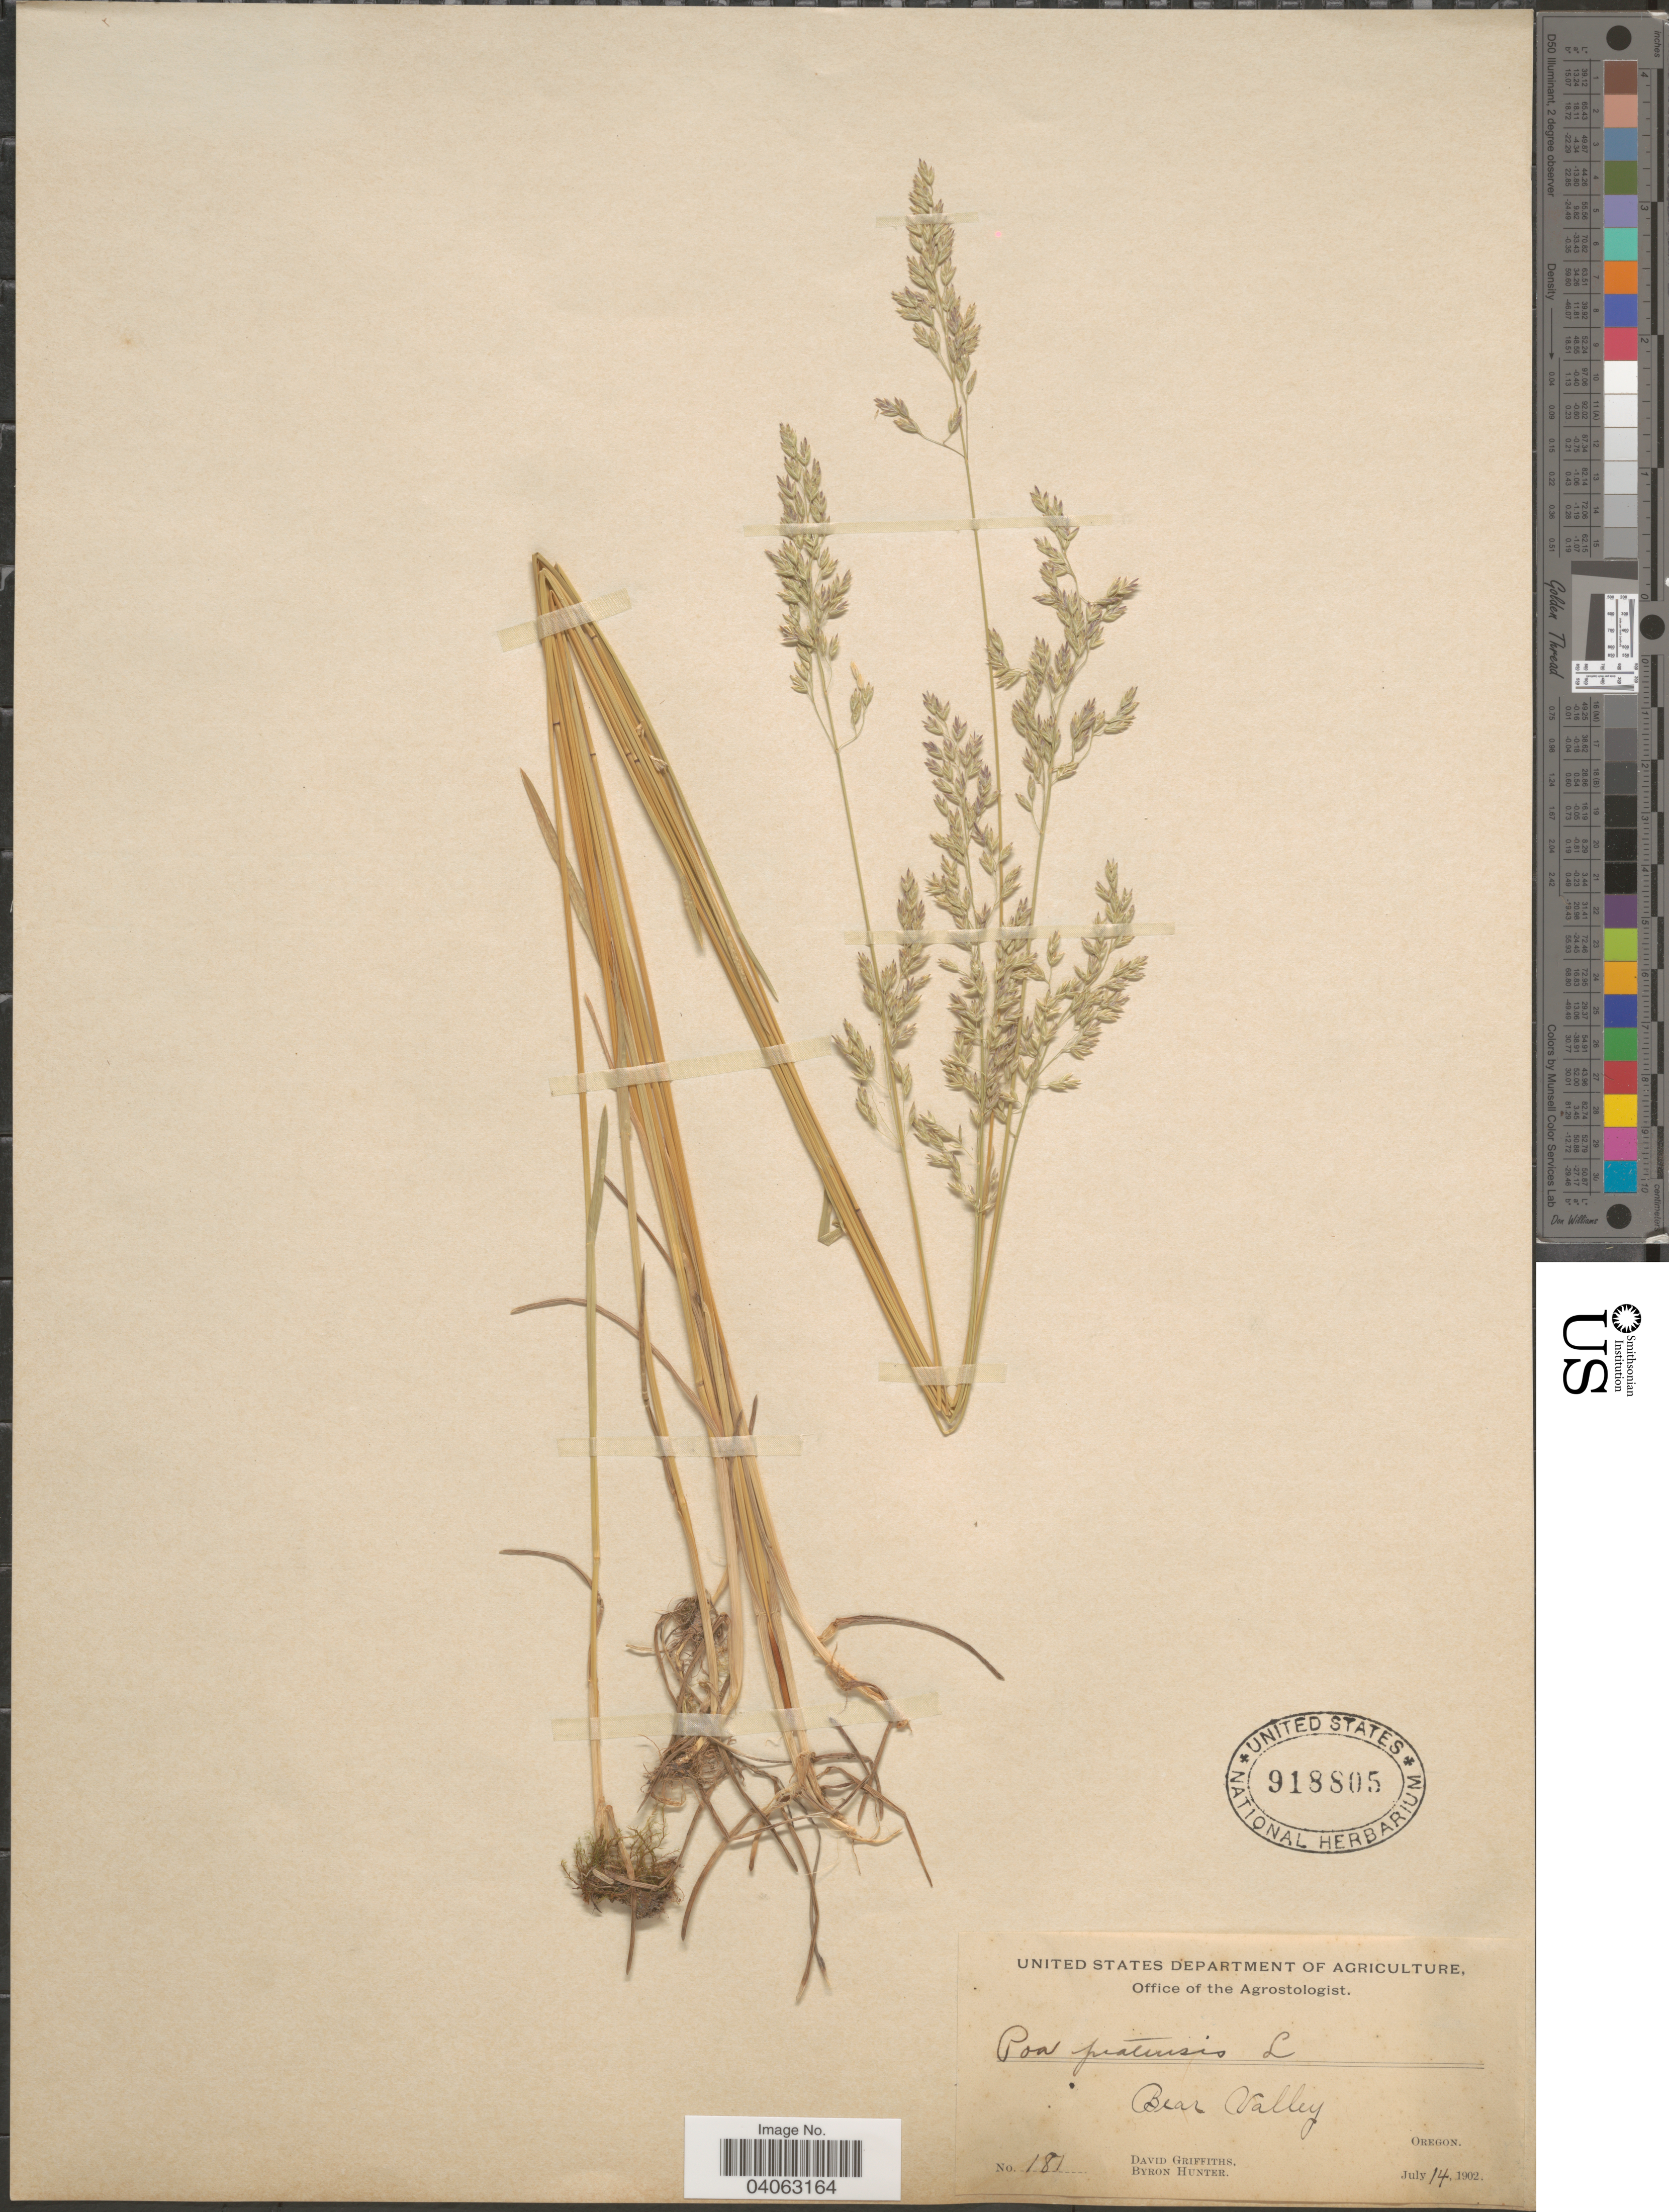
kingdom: Plantae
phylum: Tracheophyta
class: Liliopsida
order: Poales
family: Poaceae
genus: Poa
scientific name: Poa pratensis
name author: L.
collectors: D. Griffiths & B. Hunter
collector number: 181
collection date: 1902-07-14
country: United States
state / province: Oregon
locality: Bear Valley.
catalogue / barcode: US 918805